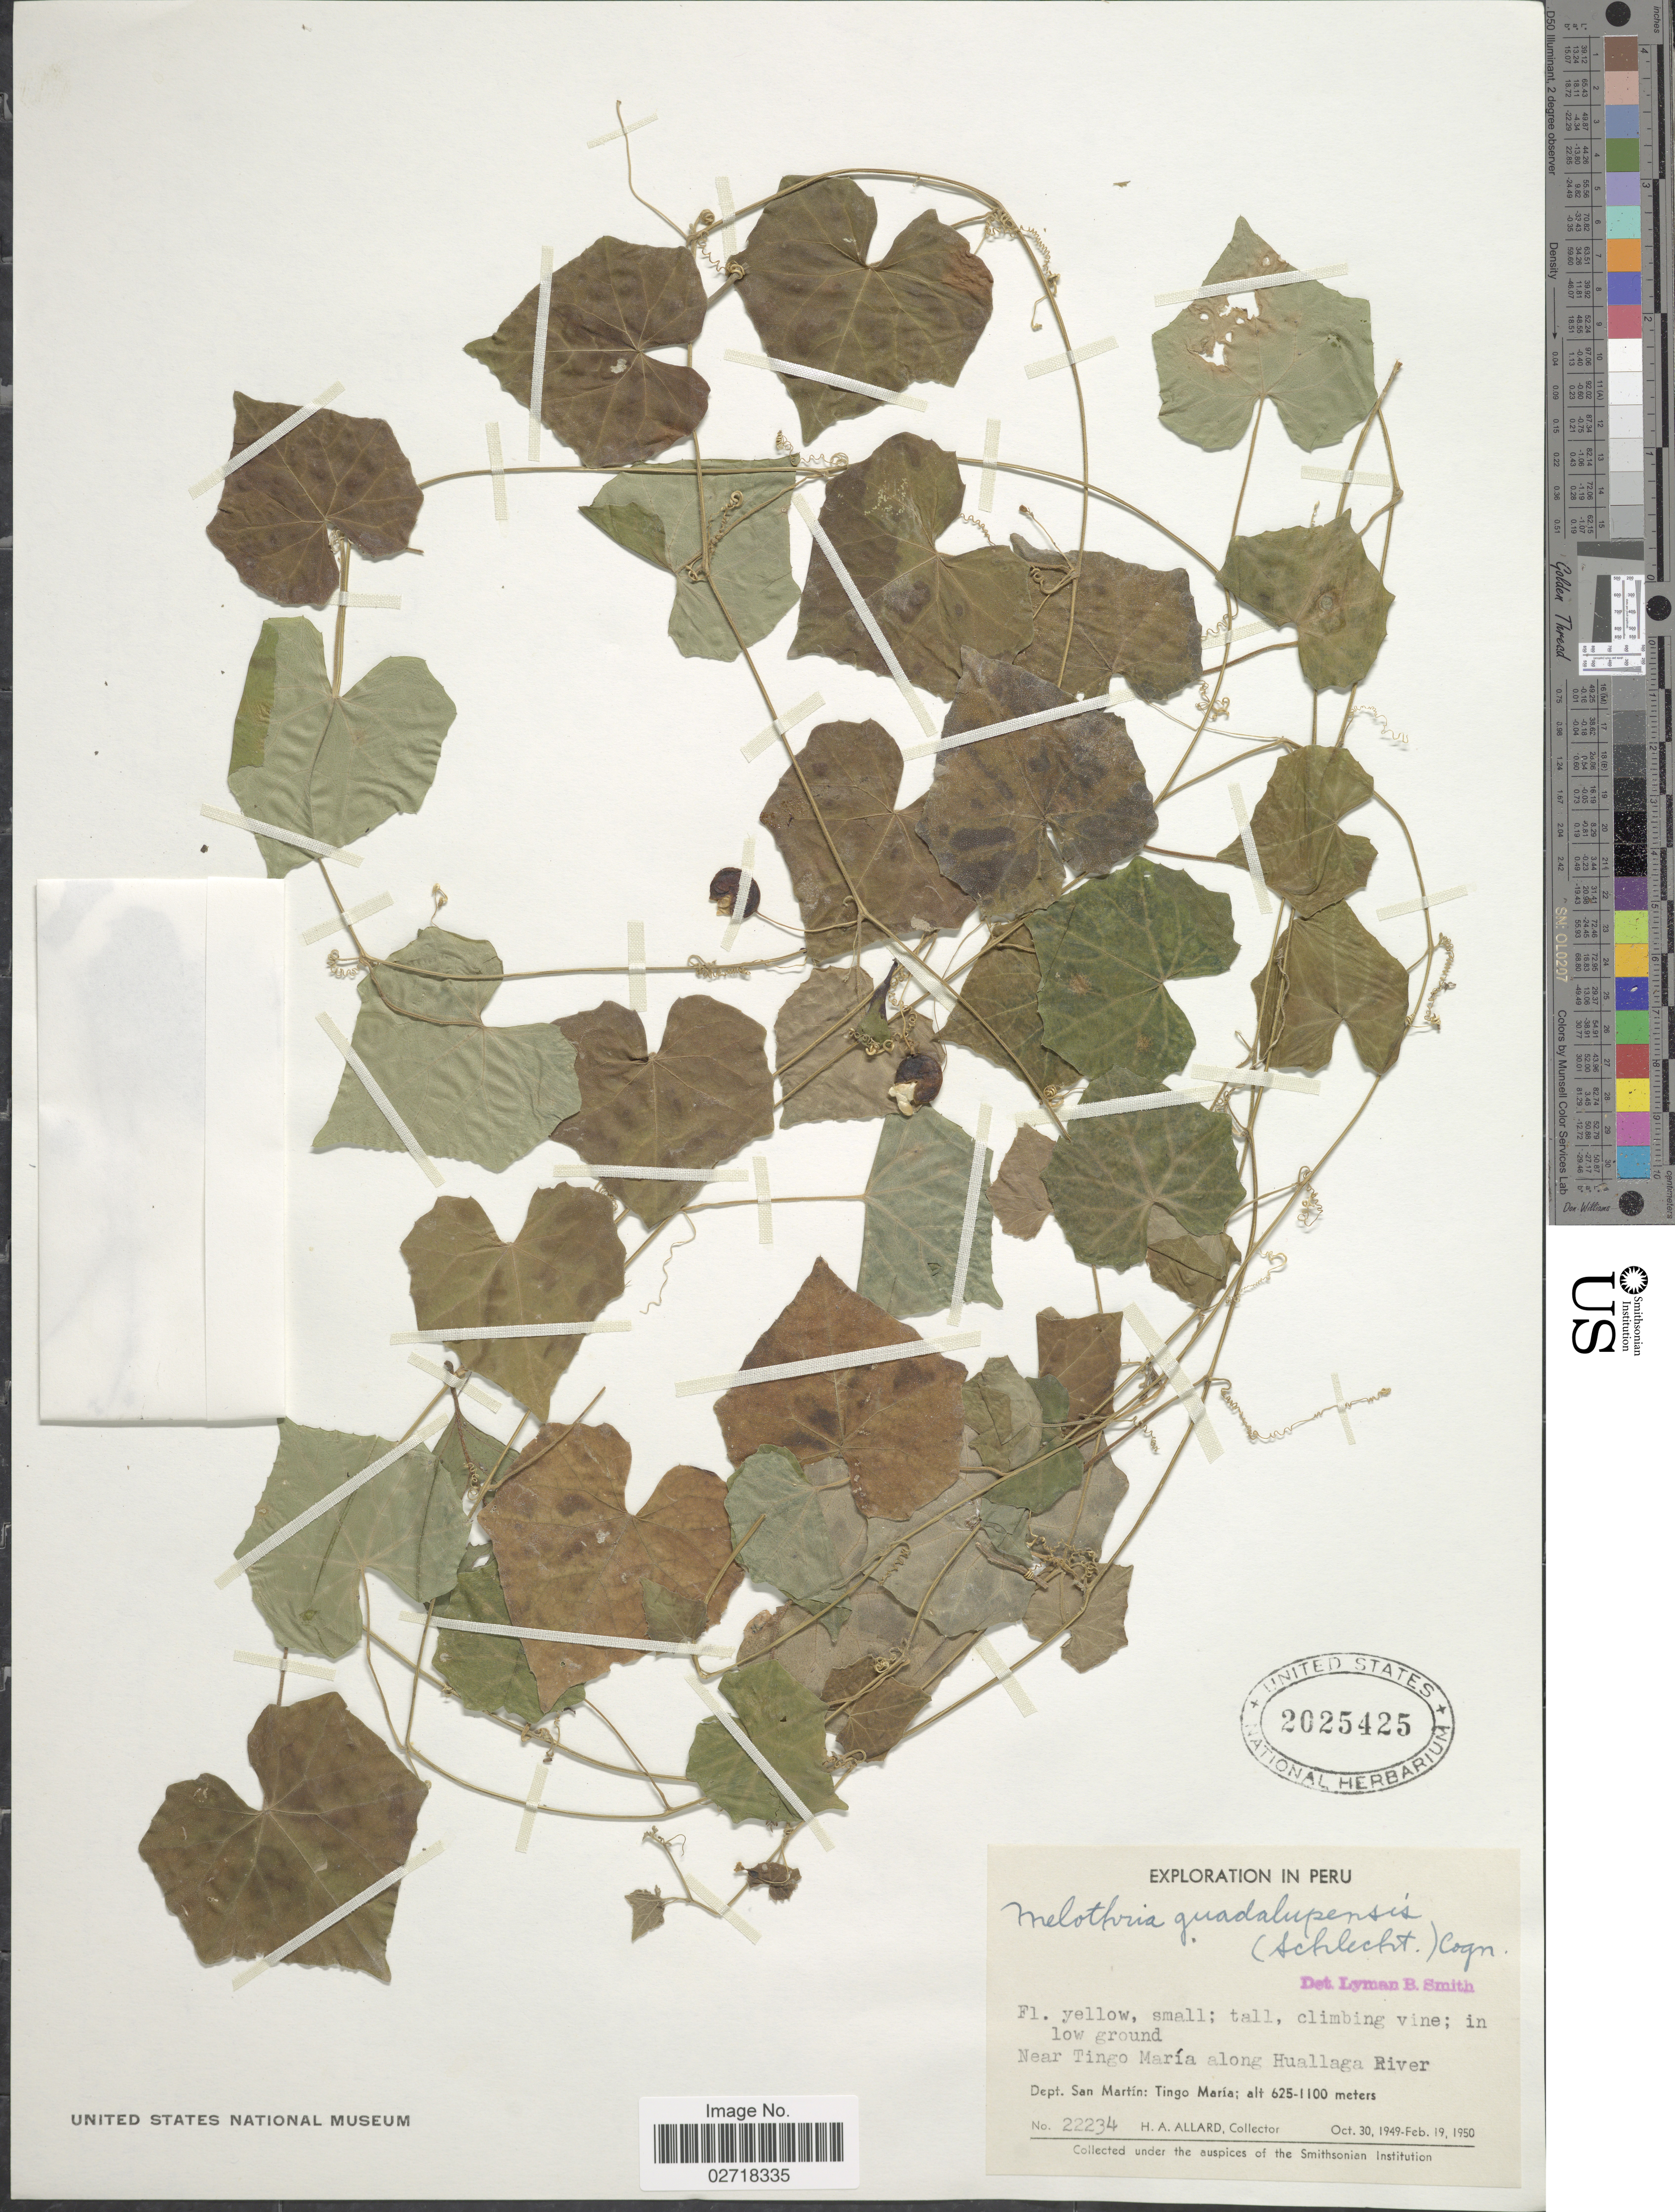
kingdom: Plantae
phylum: Tracheophyta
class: Magnoliopsida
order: Cucurbitales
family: Cucurbitaceae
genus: Melothria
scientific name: Melothria pendula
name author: L.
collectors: H. A. Allard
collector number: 22234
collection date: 1949-10-30/1950-02-19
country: Peru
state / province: San Martín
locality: Tingo Maria. Near Tingo Maria along Huallaga River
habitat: in low ground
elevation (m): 625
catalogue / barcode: US 2025425